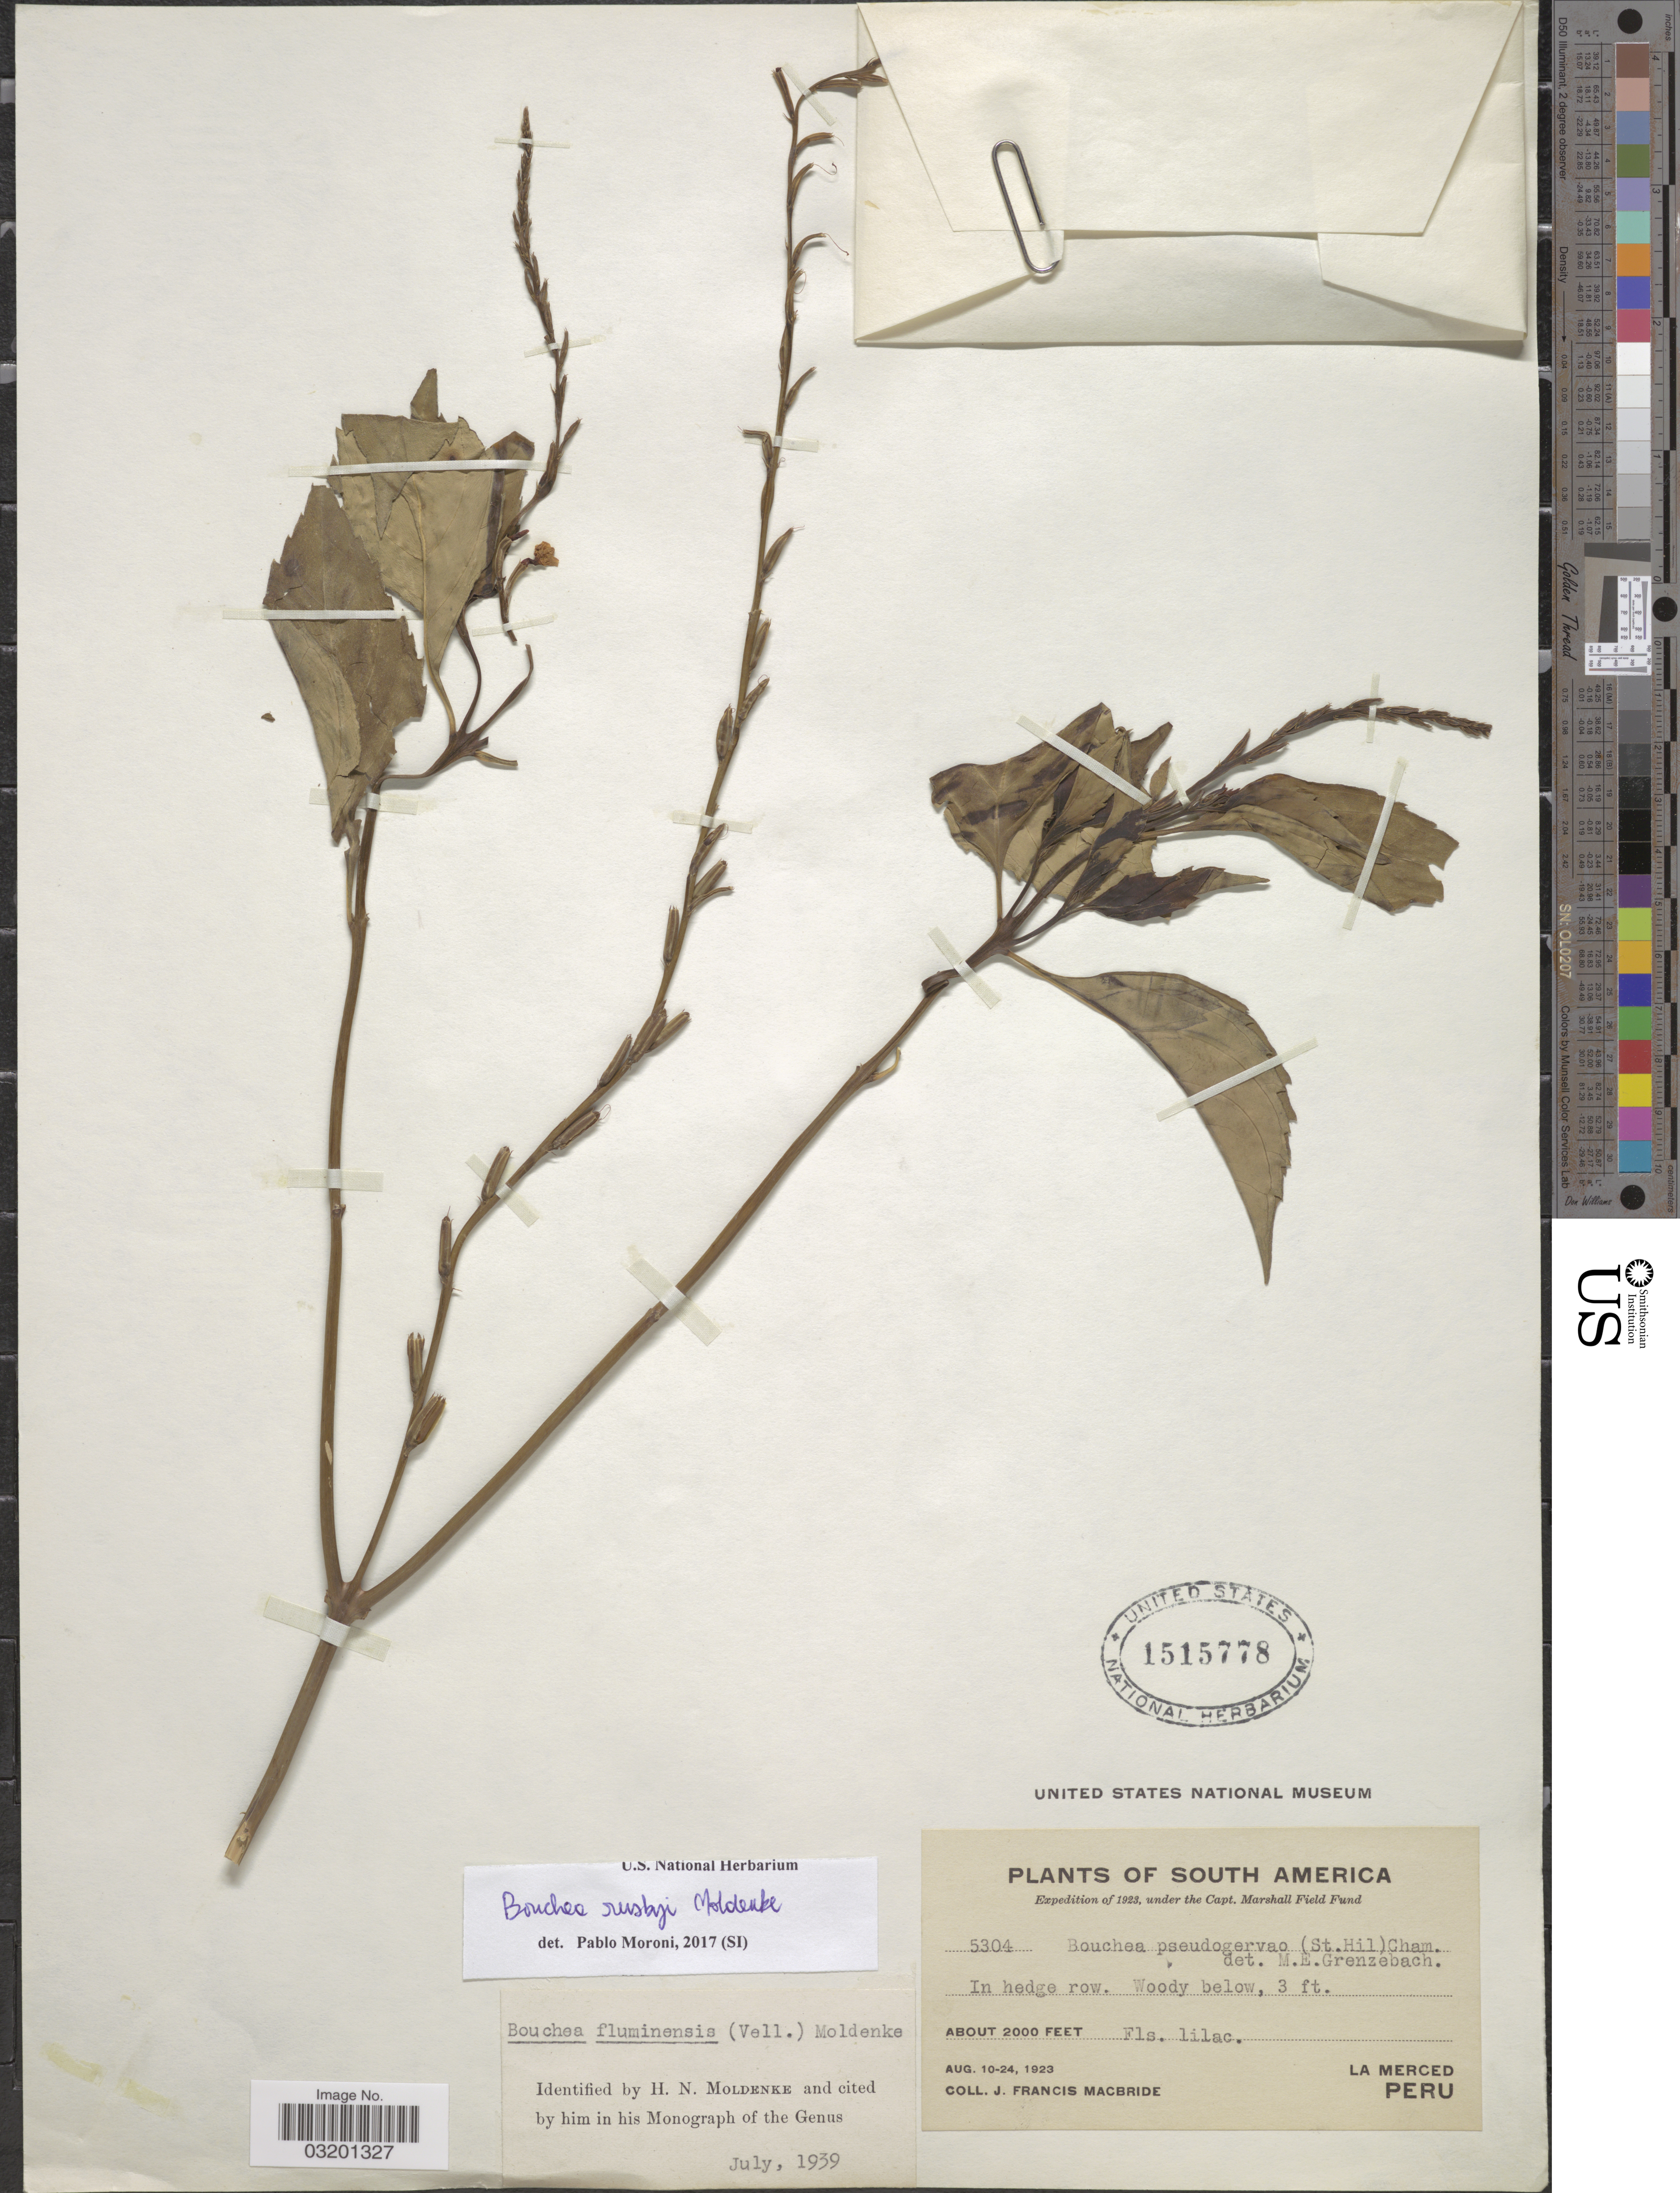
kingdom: Plantae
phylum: Tracheophyta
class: Magnoliopsida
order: Lamiales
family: Verbenaceae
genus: Bouchea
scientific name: Bouchea rusbyi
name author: Moldenke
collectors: J. F. Macbride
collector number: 5304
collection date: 1923-08-10/1923-08-24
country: Peru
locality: La Merced.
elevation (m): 610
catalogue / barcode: US 1515778